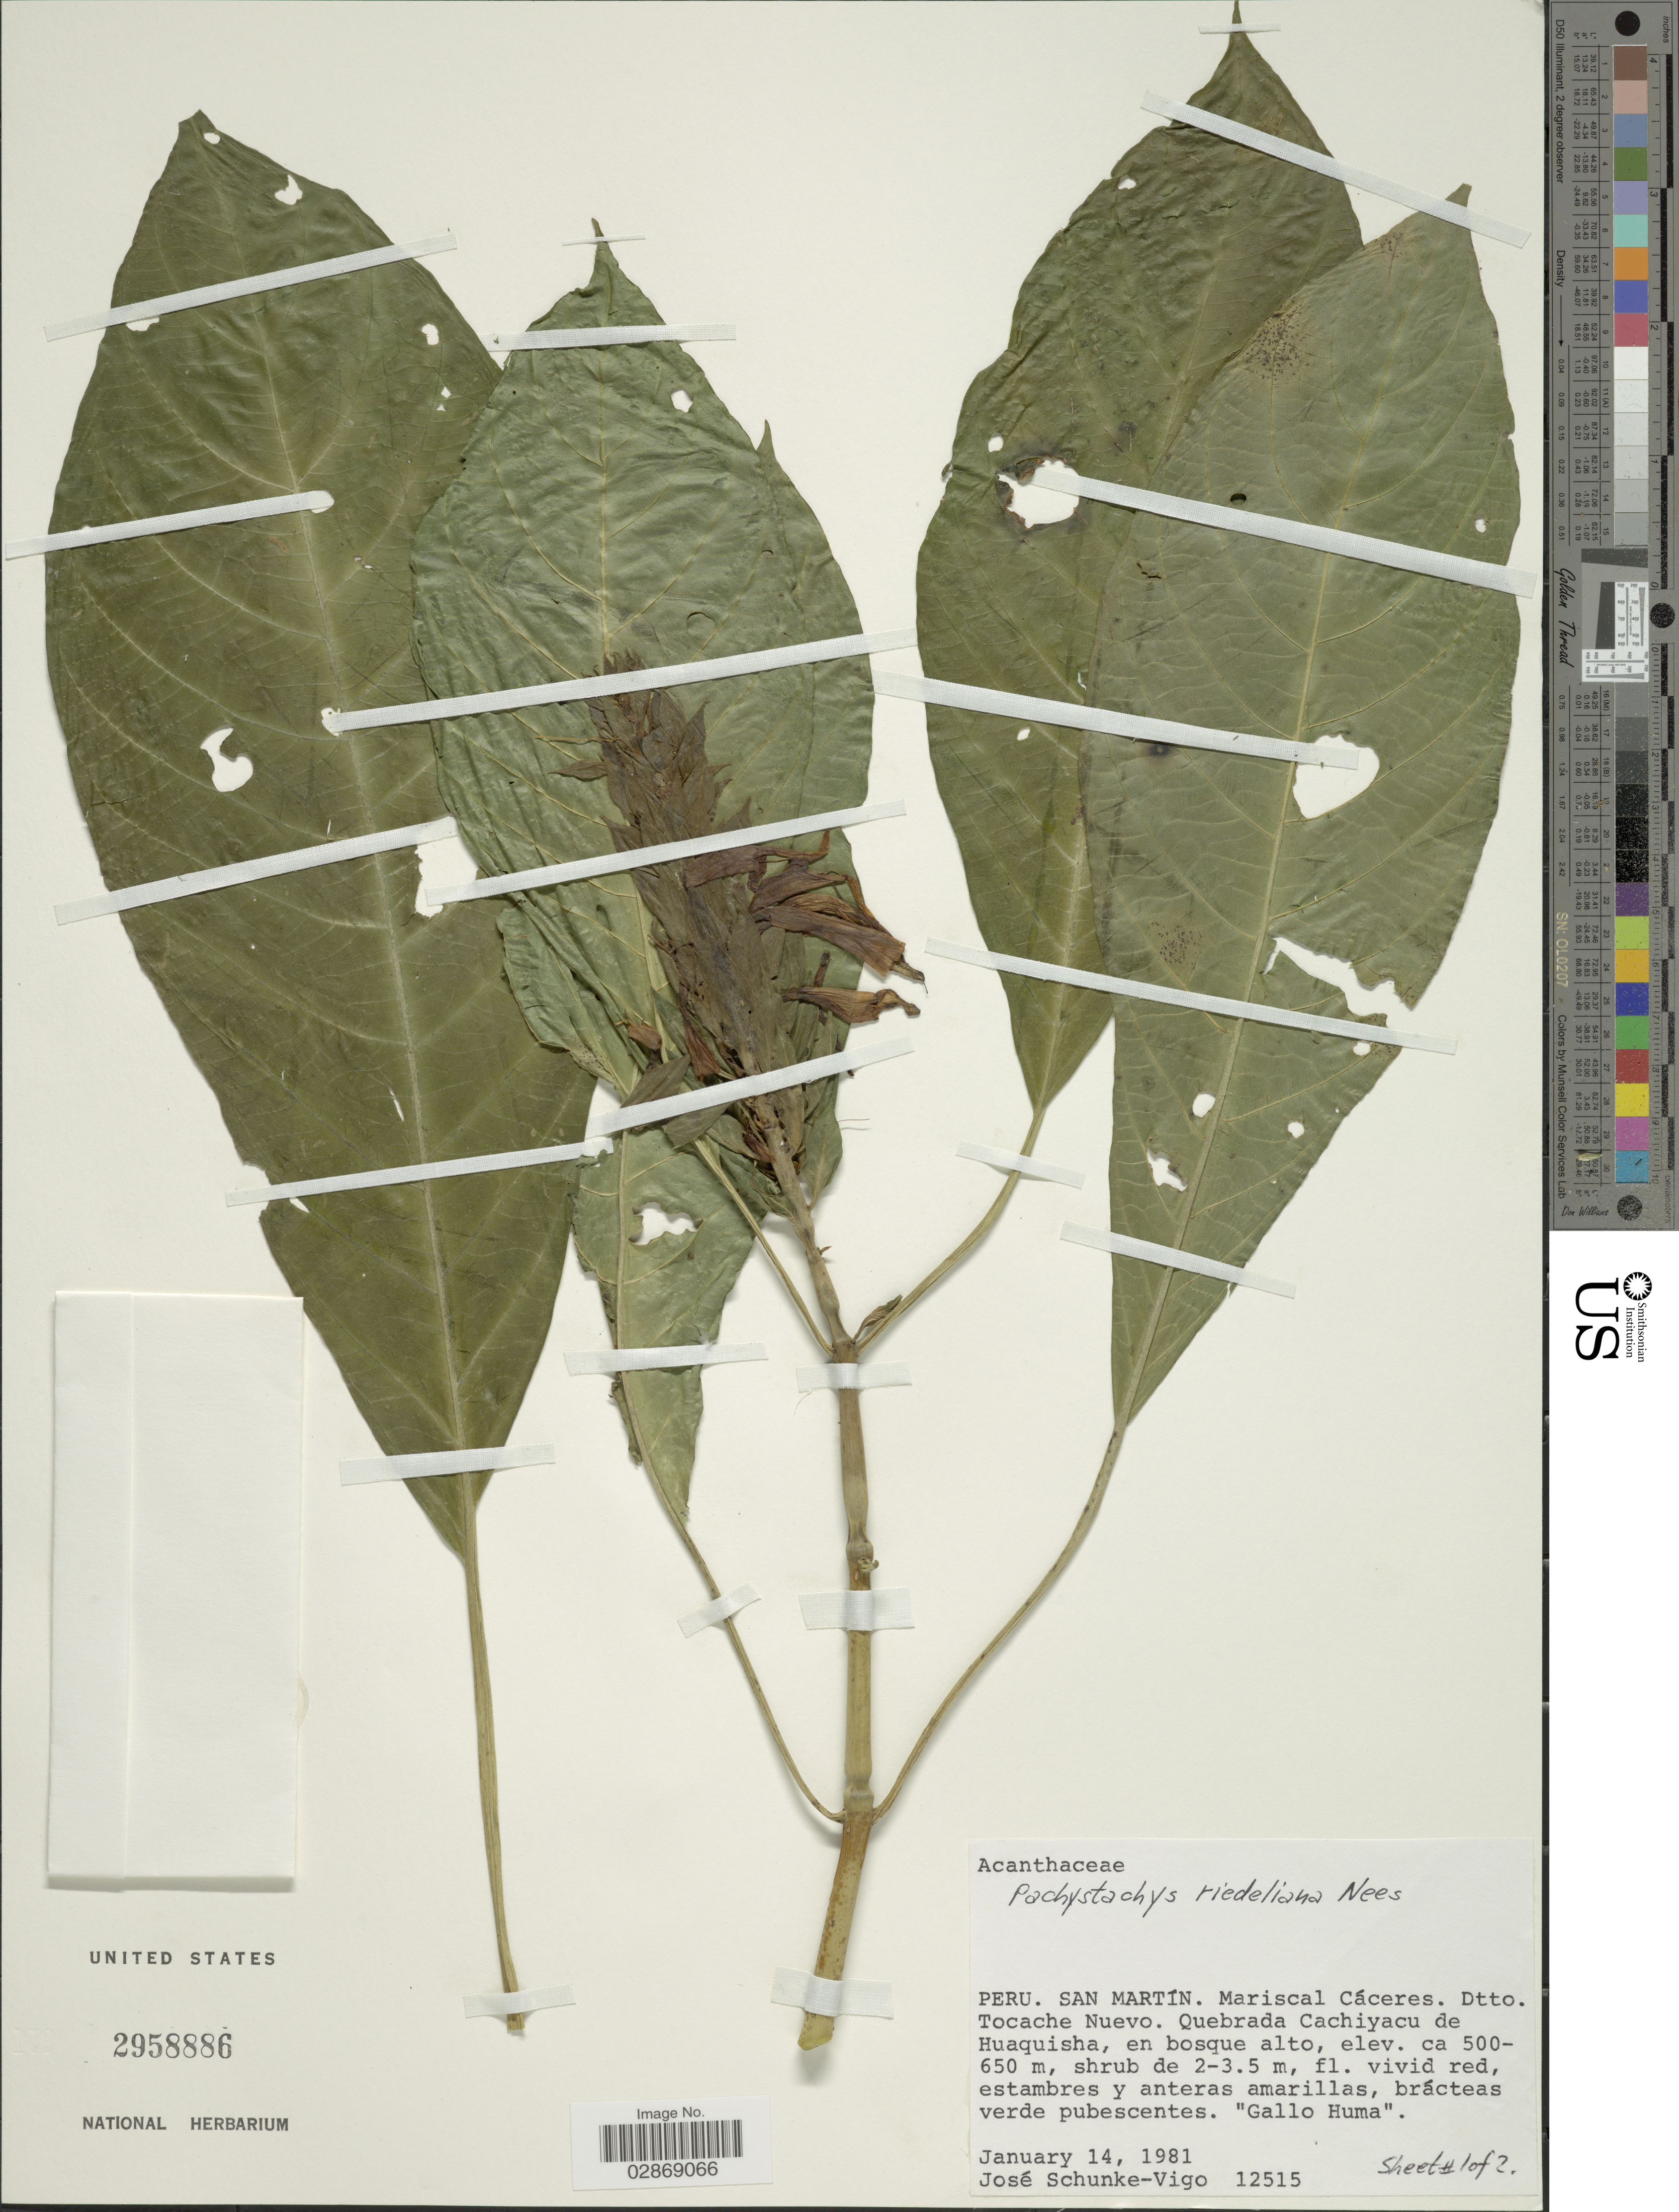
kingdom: Plantae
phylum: Tracheophyta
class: Magnoliopsida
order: Lamiales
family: Acanthaceae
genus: Pachystachys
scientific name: Pachystachys spicata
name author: (Ruiz & Pav.) Wassh.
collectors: J. Schunke Vigo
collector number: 12515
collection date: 1981-01-14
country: Peru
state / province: San Martín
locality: Mariscal Cáceres. Dtto. Tocache Nuevo. Quebrada Cachiyacu de Huaquisha.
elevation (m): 500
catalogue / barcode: US 2958886